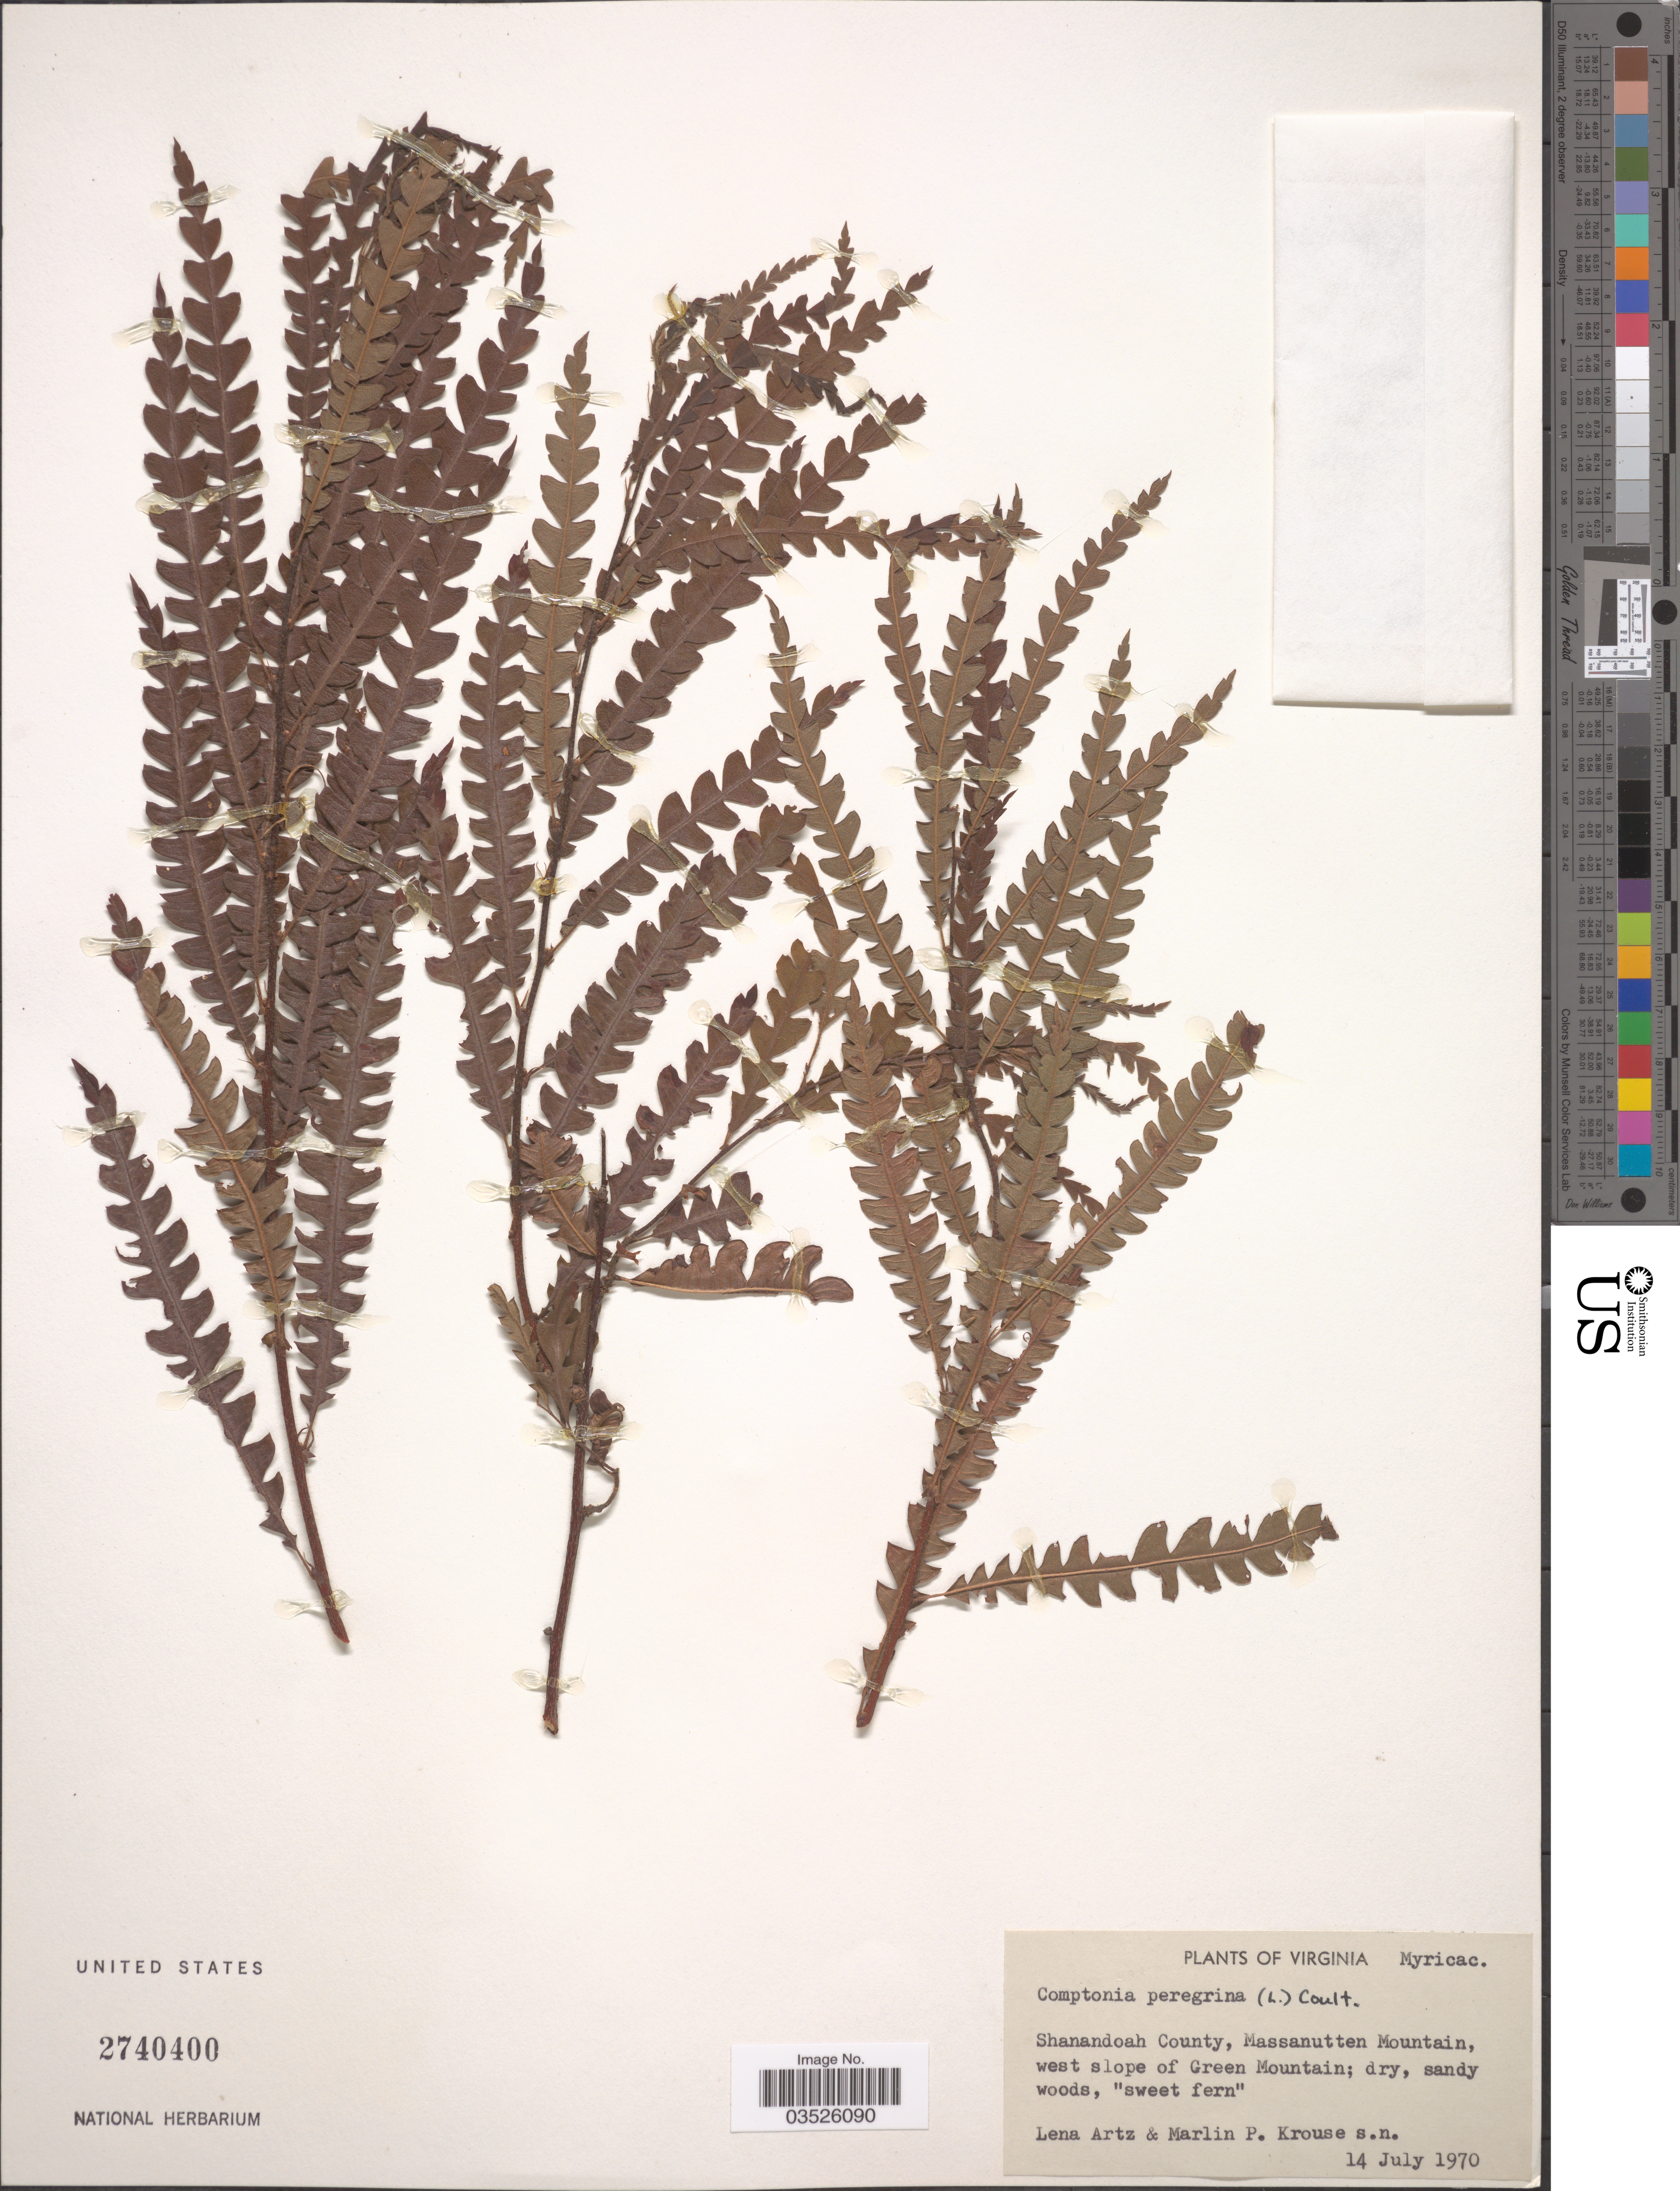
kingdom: Plantae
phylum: Tracheophyta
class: Magnoliopsida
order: Fagales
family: Myricaceae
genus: Comptonia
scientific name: Comptonia peregrina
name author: (L.) J.M. Coult.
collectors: L. Artz & M. Krouse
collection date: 1970-07-14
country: United States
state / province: Virginia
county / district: Shenandoah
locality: Shenandoah County, Massanutten Mountain, west slope of Green Mountain.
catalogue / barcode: US 2740400